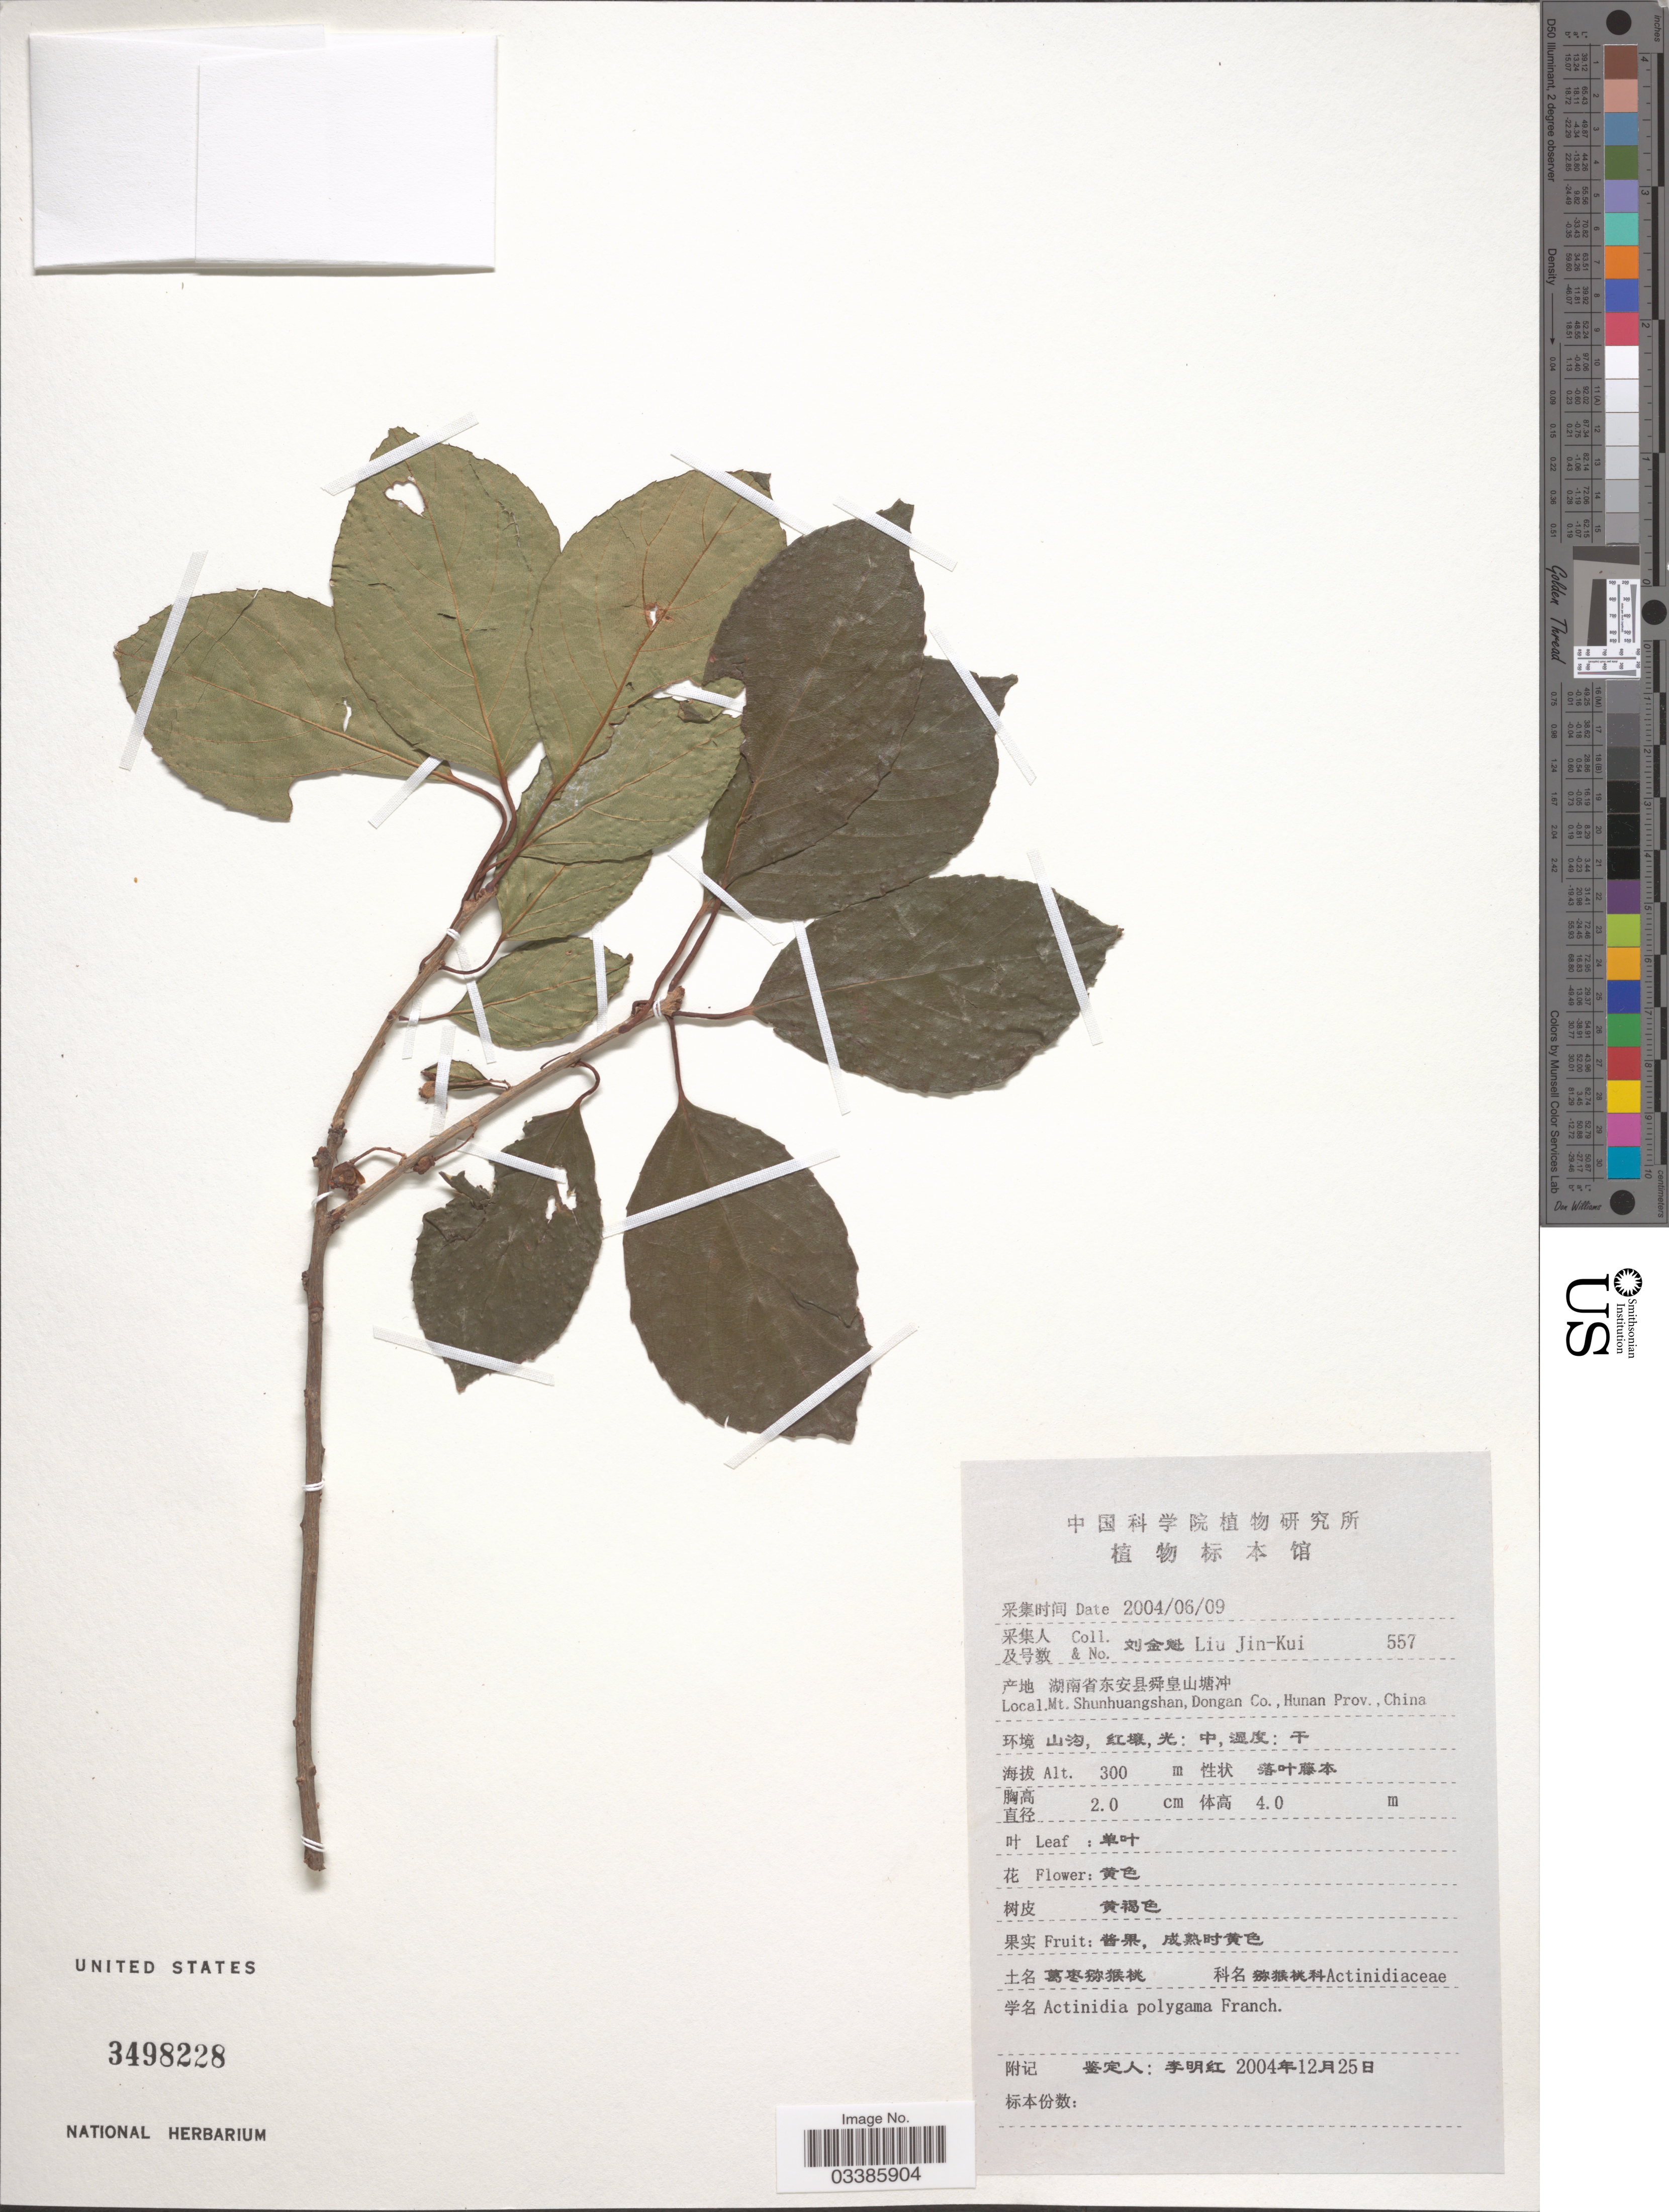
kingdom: Plantae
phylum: Tracheophyta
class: Magnoliopsida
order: Ericales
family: Actinidiaceae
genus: Actinidia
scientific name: Actinidia polygama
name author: (Siebold & Zucc.) Planch. ex Maxim.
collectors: Liu Jin-Kui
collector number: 557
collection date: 2004-06-09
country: China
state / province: Hunan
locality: Mt. Shunhuangshan, Dongan Co.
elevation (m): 300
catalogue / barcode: US 3498228